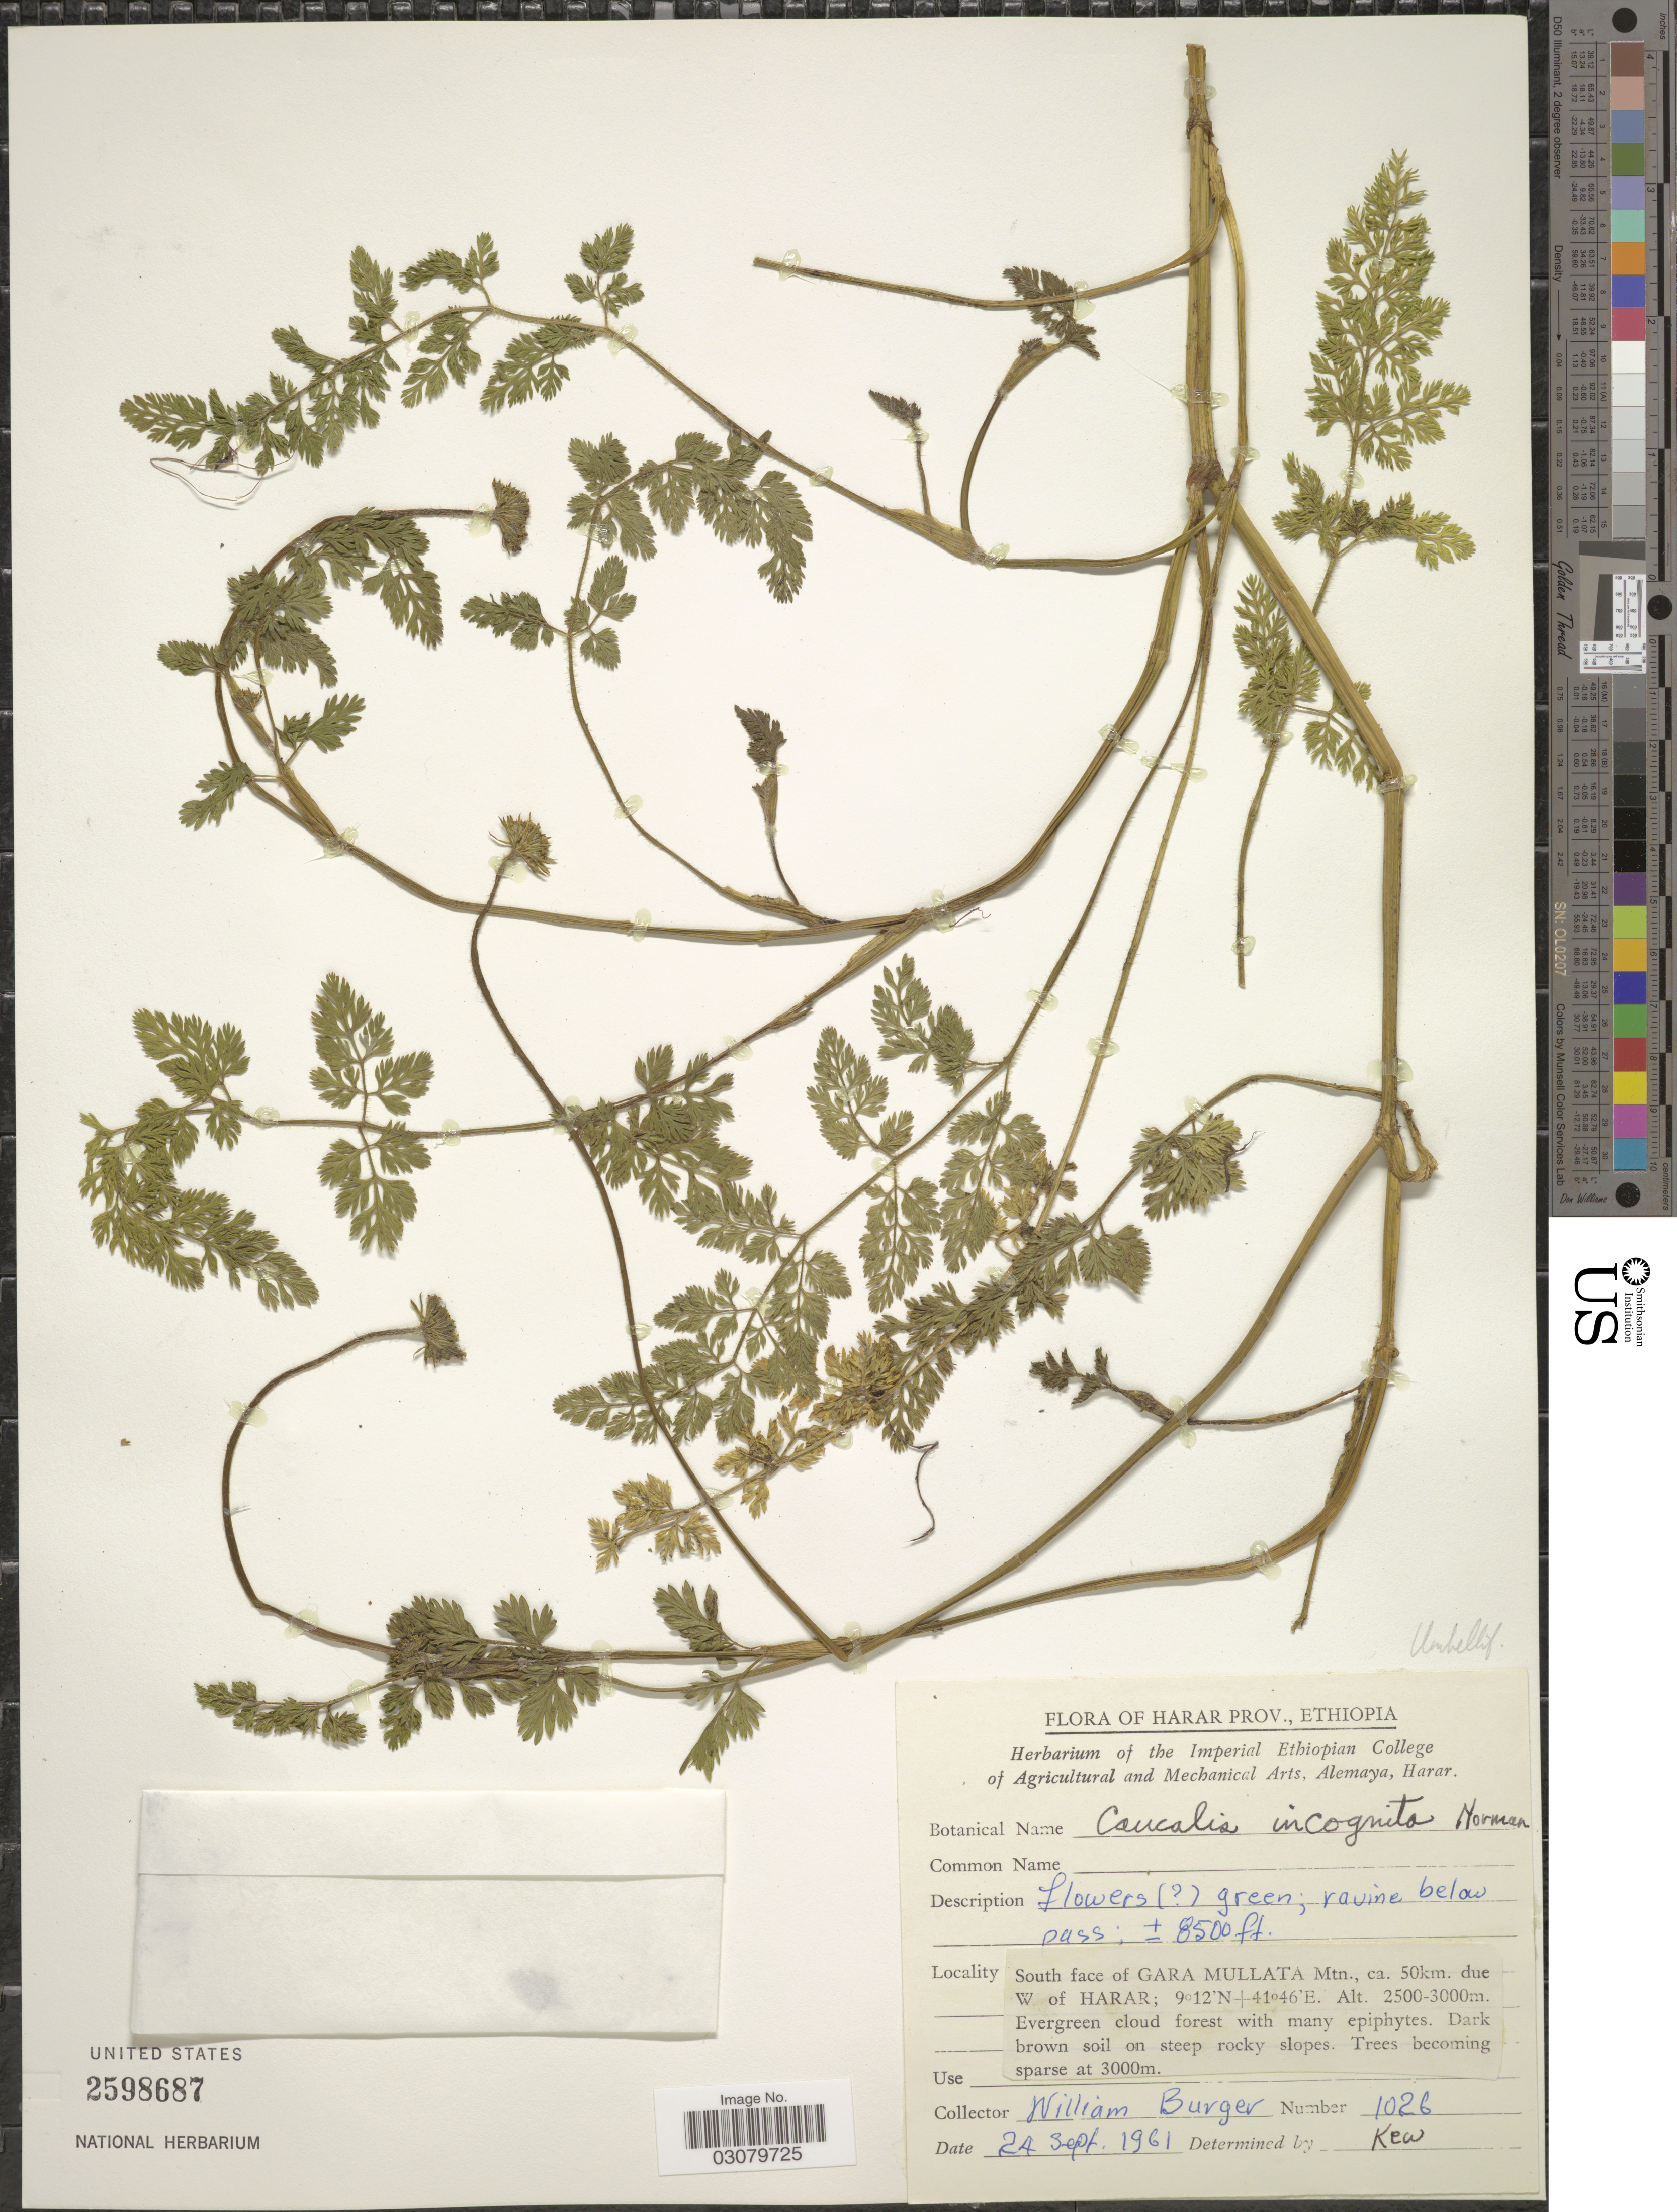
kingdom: Plantae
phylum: Tracheophyta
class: Magnoliopsida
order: Apiales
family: Apiaceae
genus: Caucalis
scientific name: Caucalis incognita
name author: C. Norman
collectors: W. Burger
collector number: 1026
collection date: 1961-09-24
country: Ethiopia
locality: Harar Prov. South face of Gara Mullata Mtn., ca. 50km due W of Harar.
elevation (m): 2500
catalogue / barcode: US 2598687